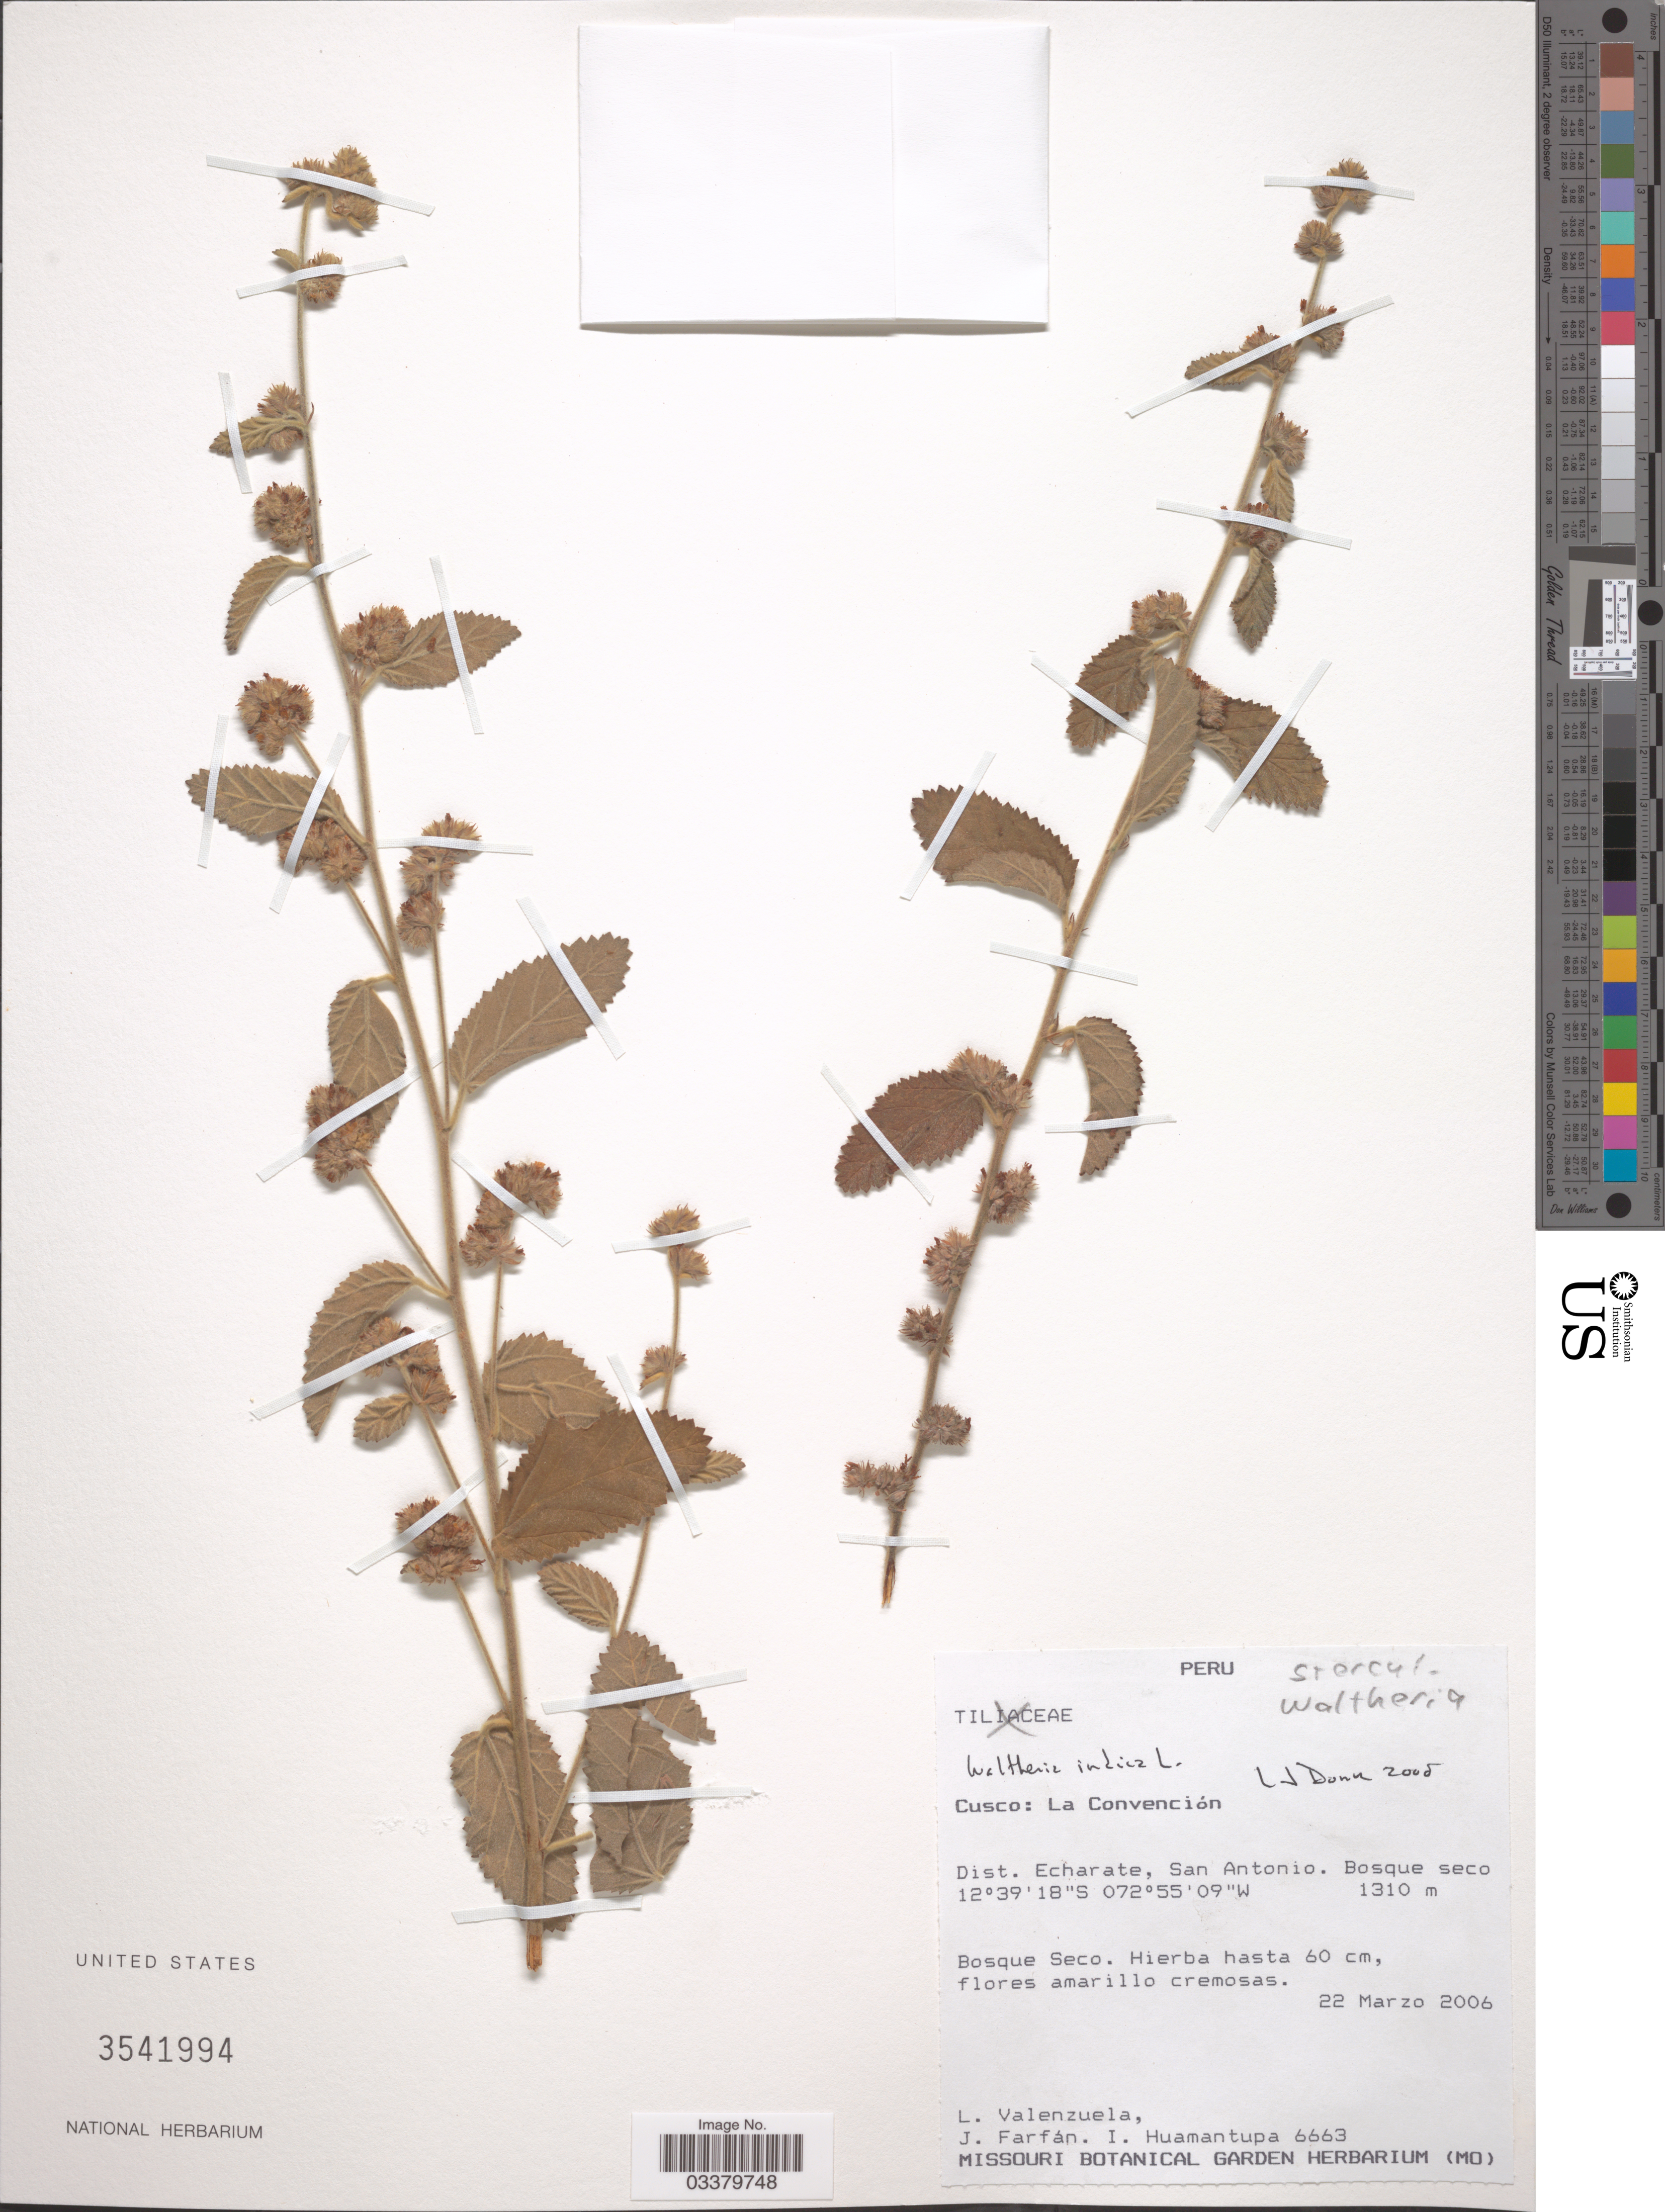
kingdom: Plantae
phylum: Tracheophyta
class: Magnoliopsida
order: Malvales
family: Malvaceae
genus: Waltheria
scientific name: Waltheria indica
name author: L.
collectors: L. Valenzuela, J. Farfán & I. Huamantupa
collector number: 6663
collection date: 2006-03-22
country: Peru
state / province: Cusco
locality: La Convención. Dist. Echarate, San Antonio.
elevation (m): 1310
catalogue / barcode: US 3541994